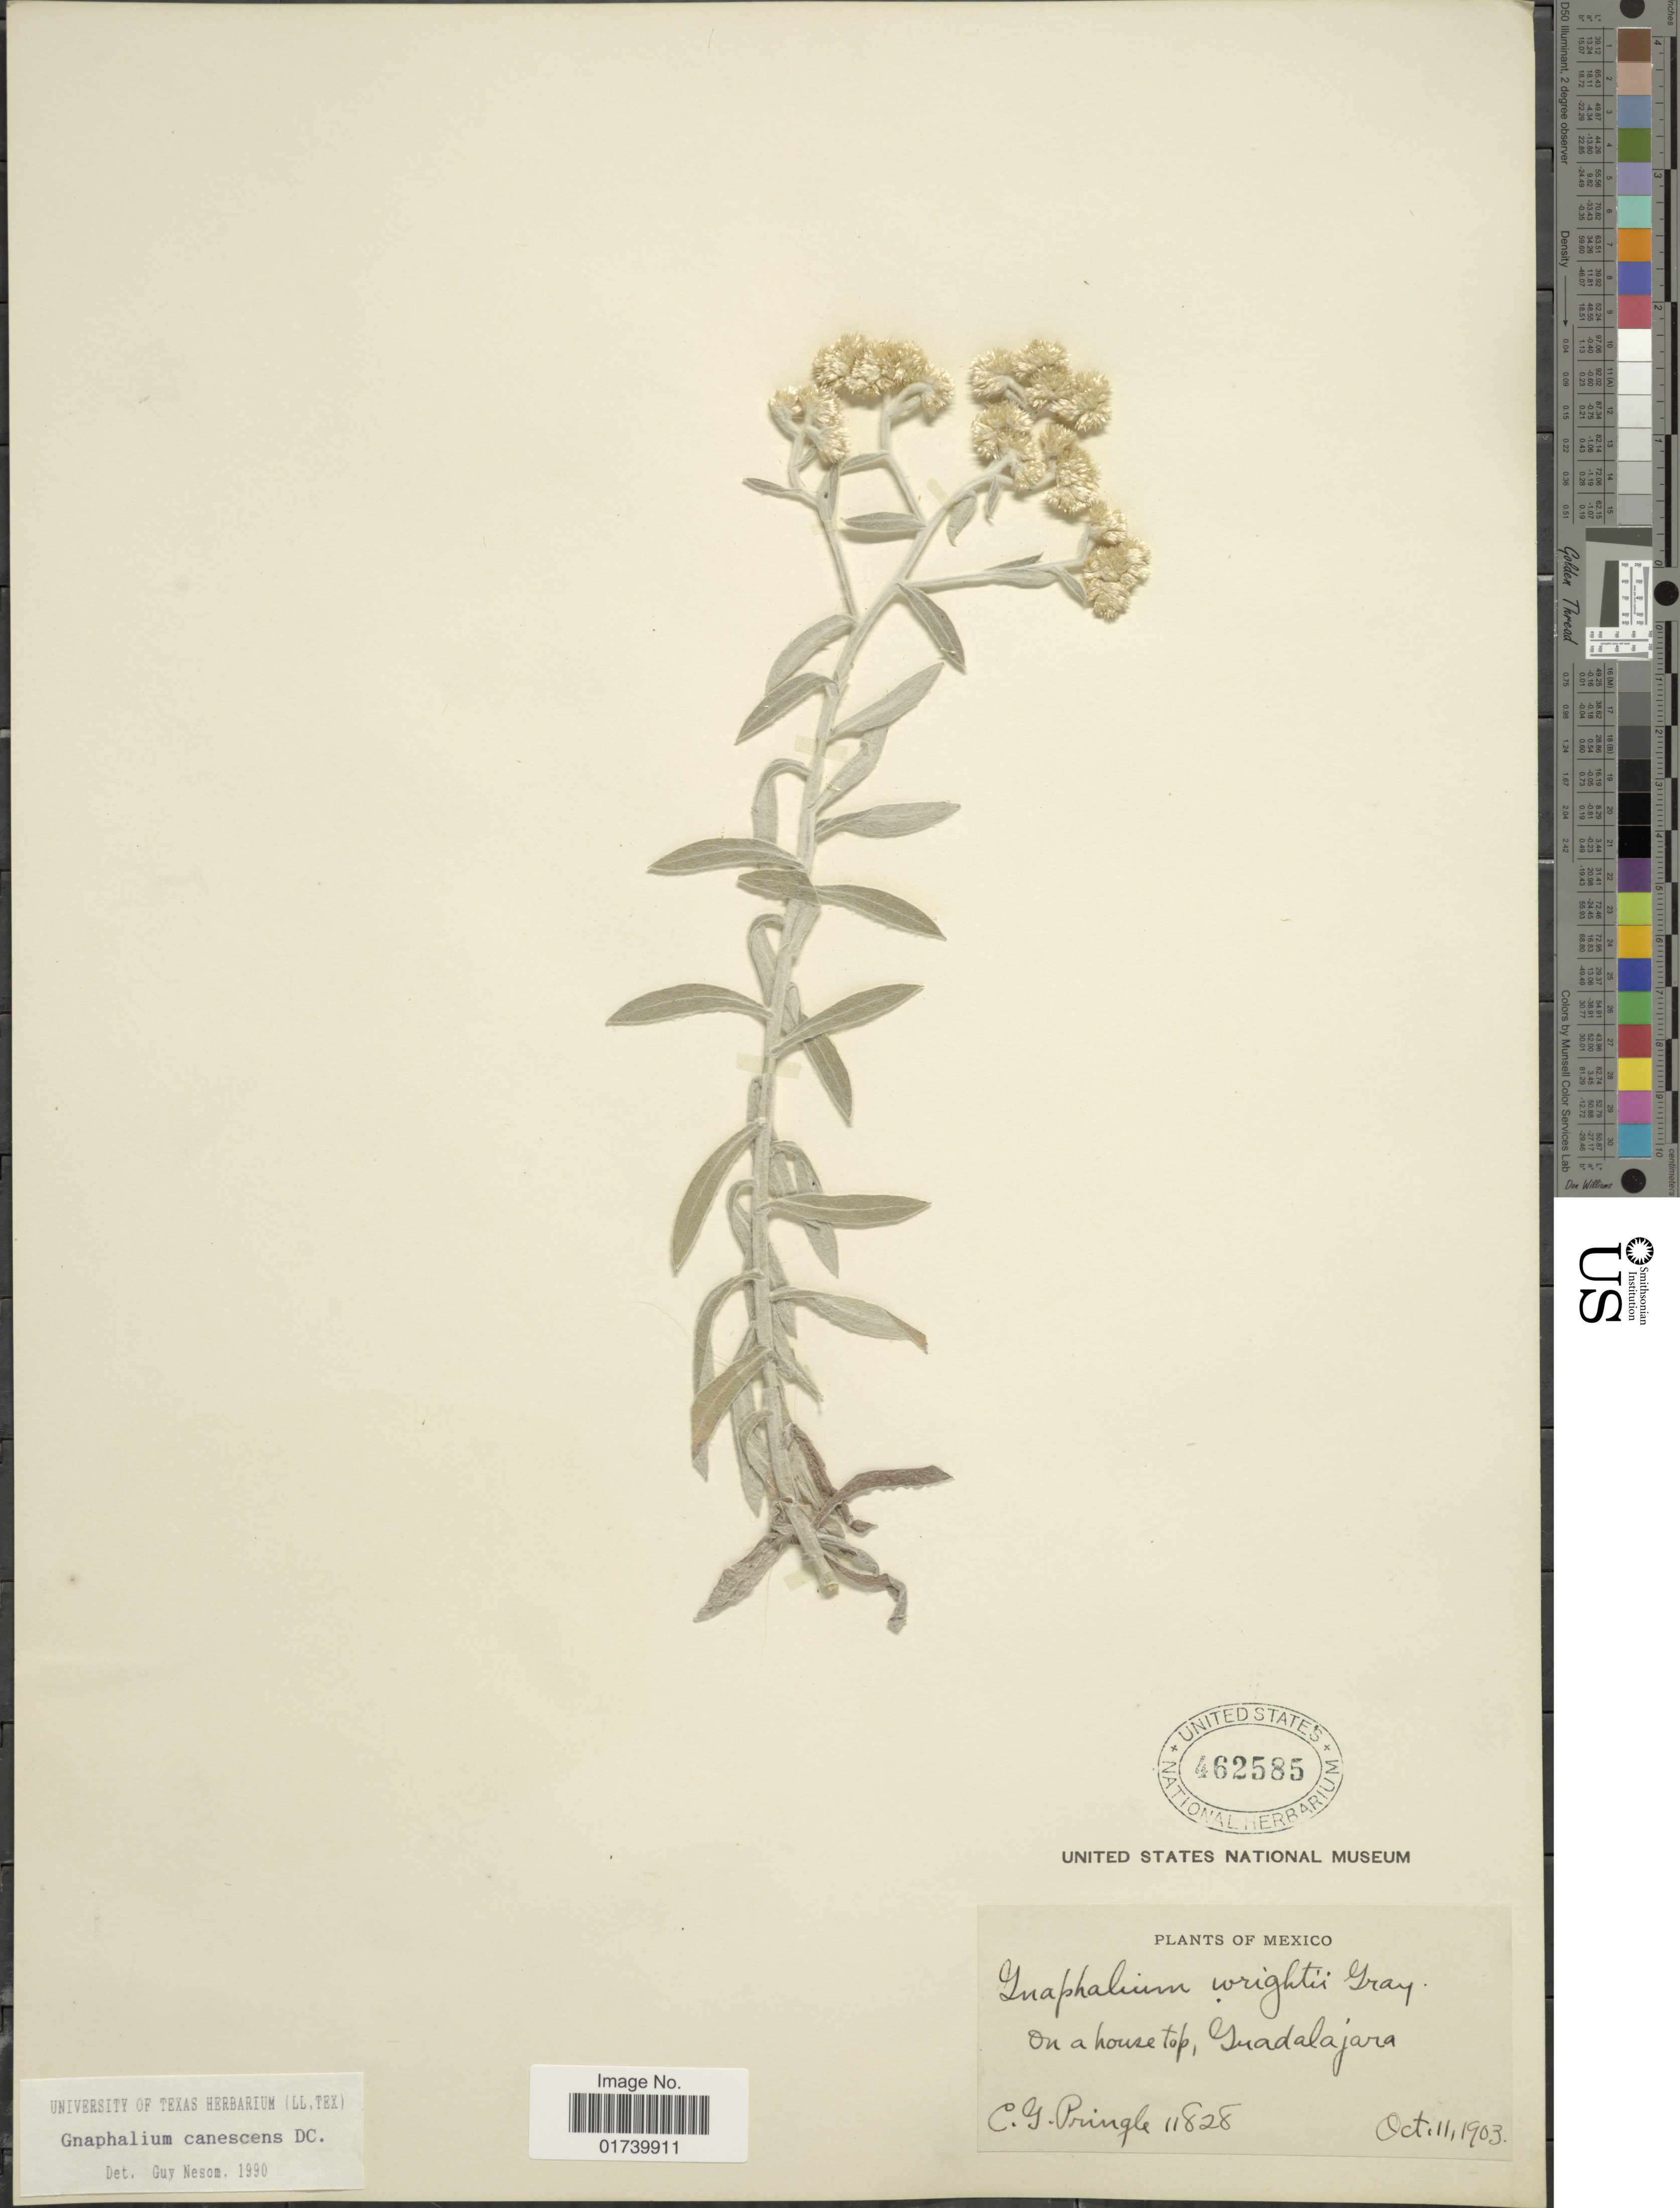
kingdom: Plantae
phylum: Tracheophyta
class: Magnoliopsida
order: Asterales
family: Asteraceae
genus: Pseudognaphalium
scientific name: Pseudognaphalium canescens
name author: (DC.) Anderb.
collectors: C. G. Pringle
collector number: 11828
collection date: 1903-10-11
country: Mexico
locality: On a house top, Guadalajara.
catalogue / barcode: US 462585